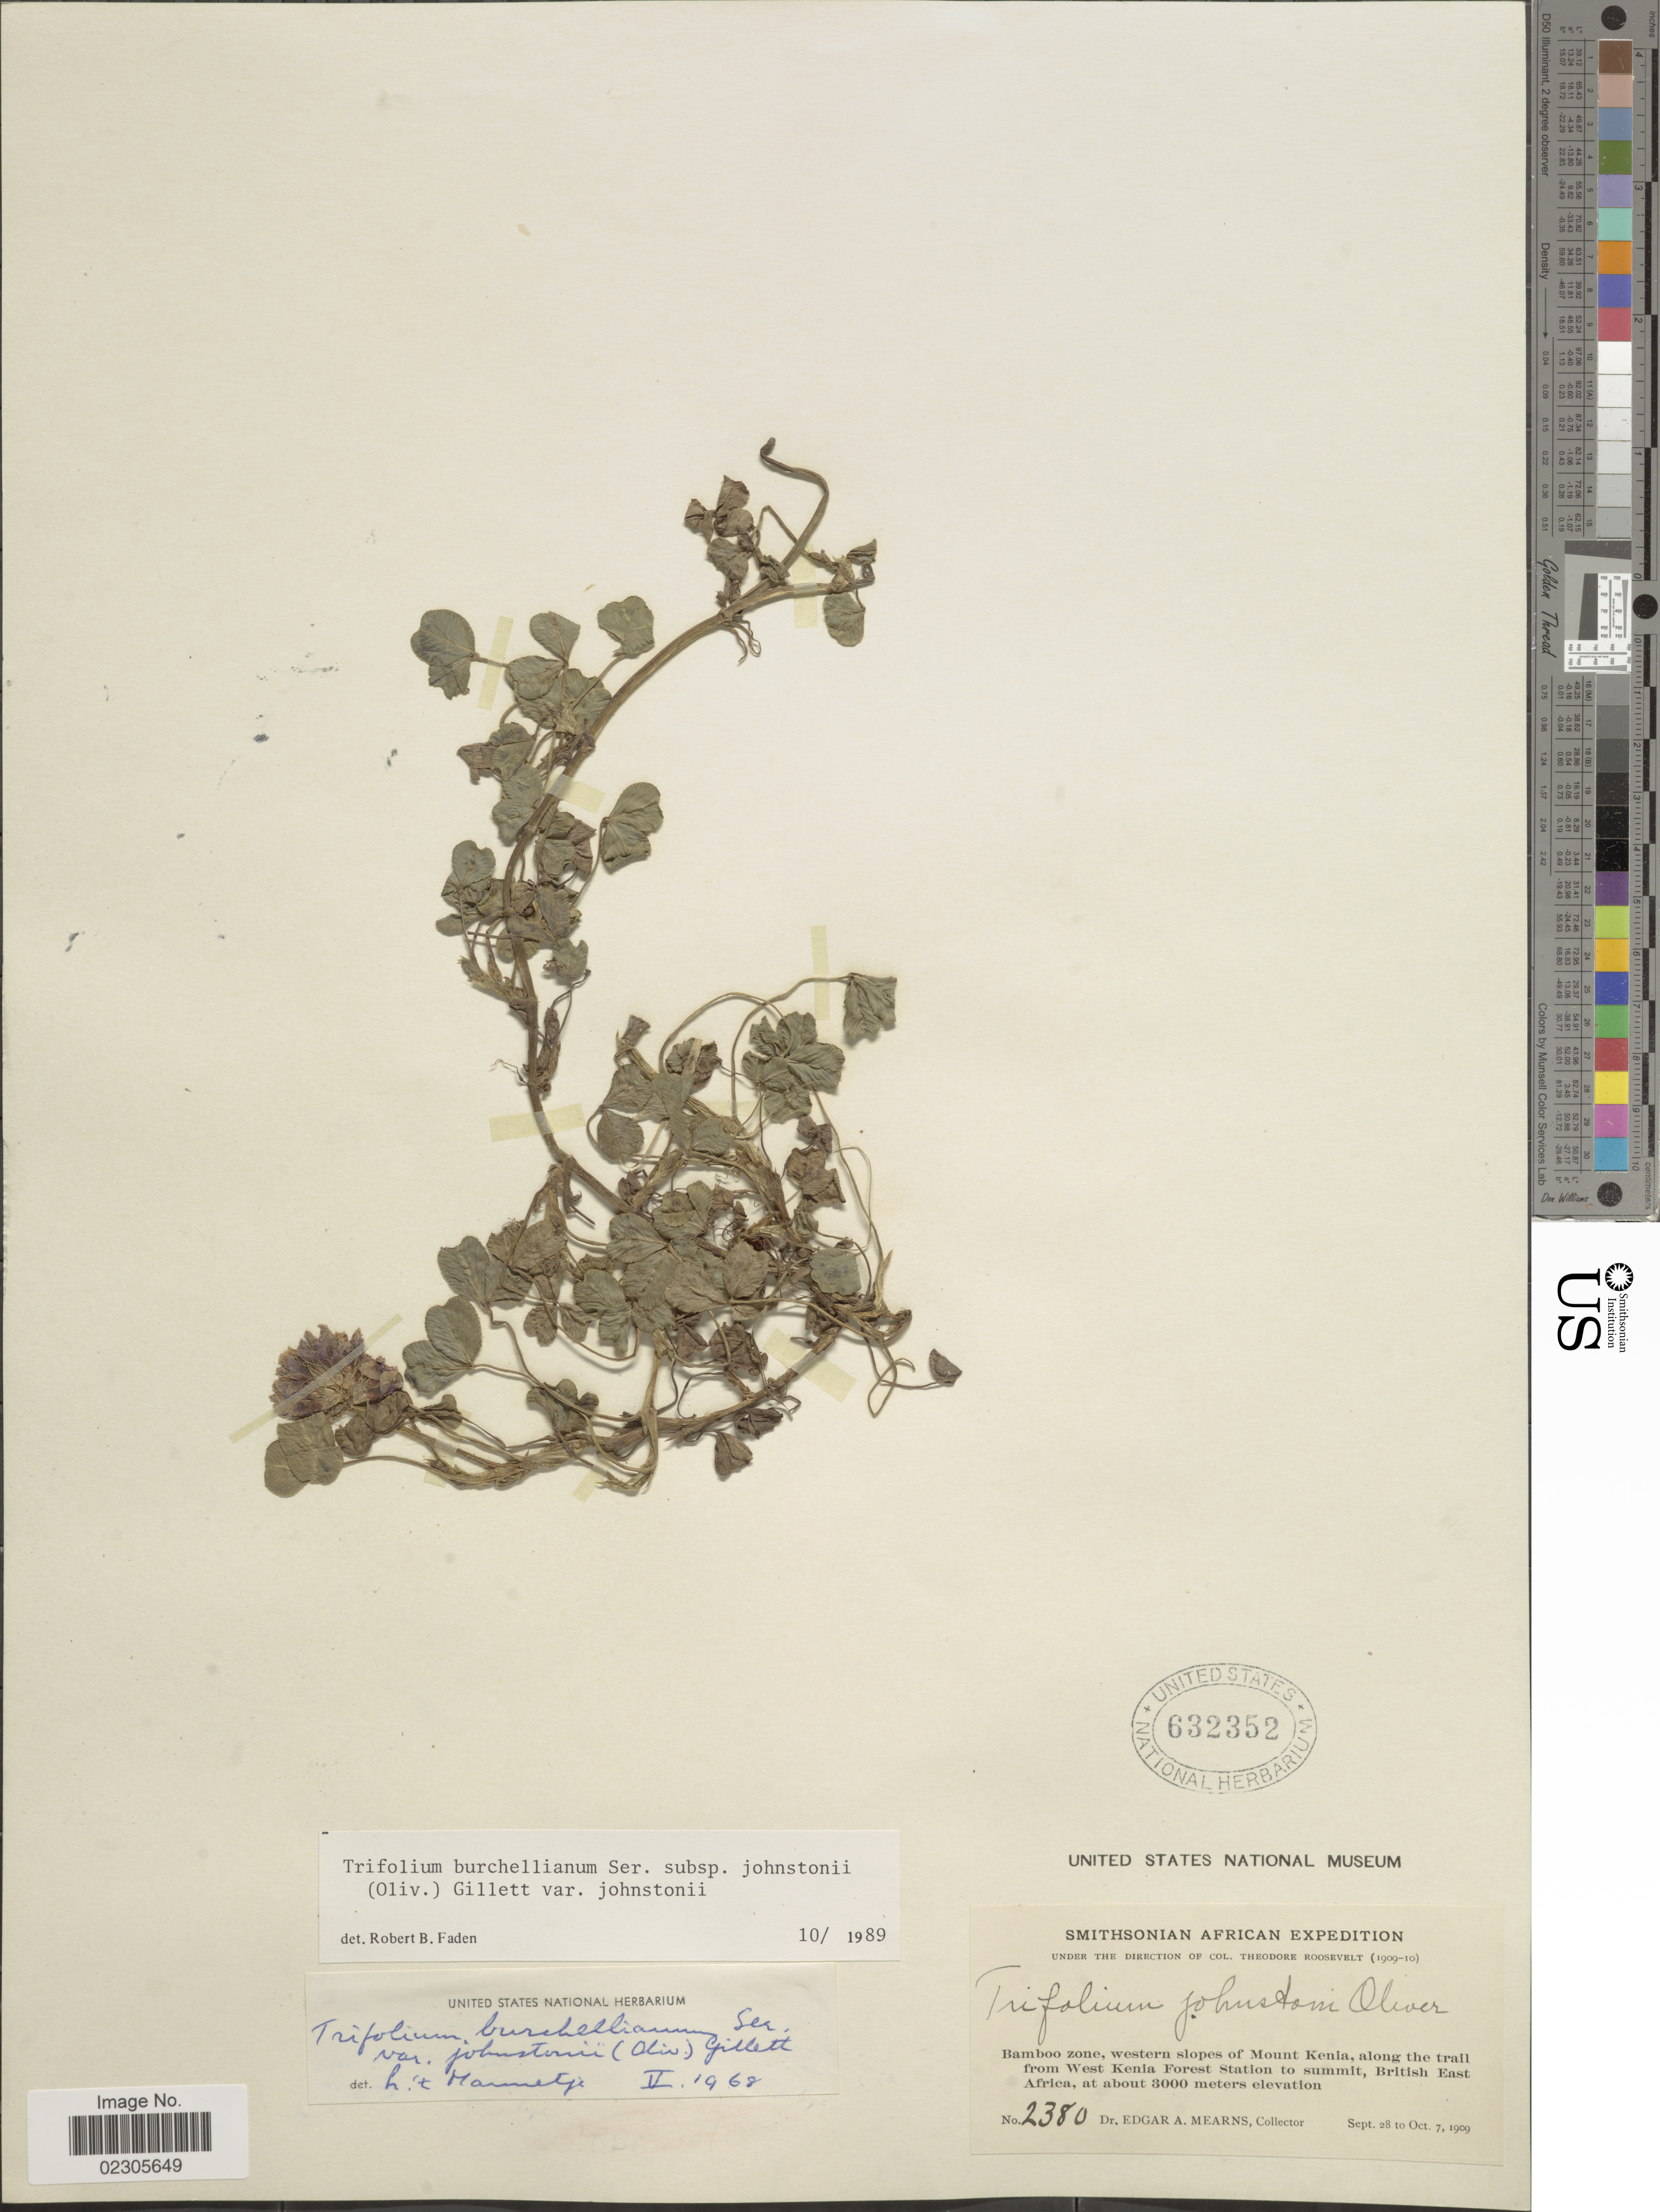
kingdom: Plantae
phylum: Tracheophyta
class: Magnoliopsida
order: Fabales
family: Fabaceae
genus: Trifolium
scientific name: Trifolium burchellianum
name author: Ser.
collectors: E. A. Mearns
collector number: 2380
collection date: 1909-09-28/1909-10-01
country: Kenya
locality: Bamboo zone, western slopes of Mount Kenia, along trail from West Kenia Forest Station to summit, British East Africa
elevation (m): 3000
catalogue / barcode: US 632352